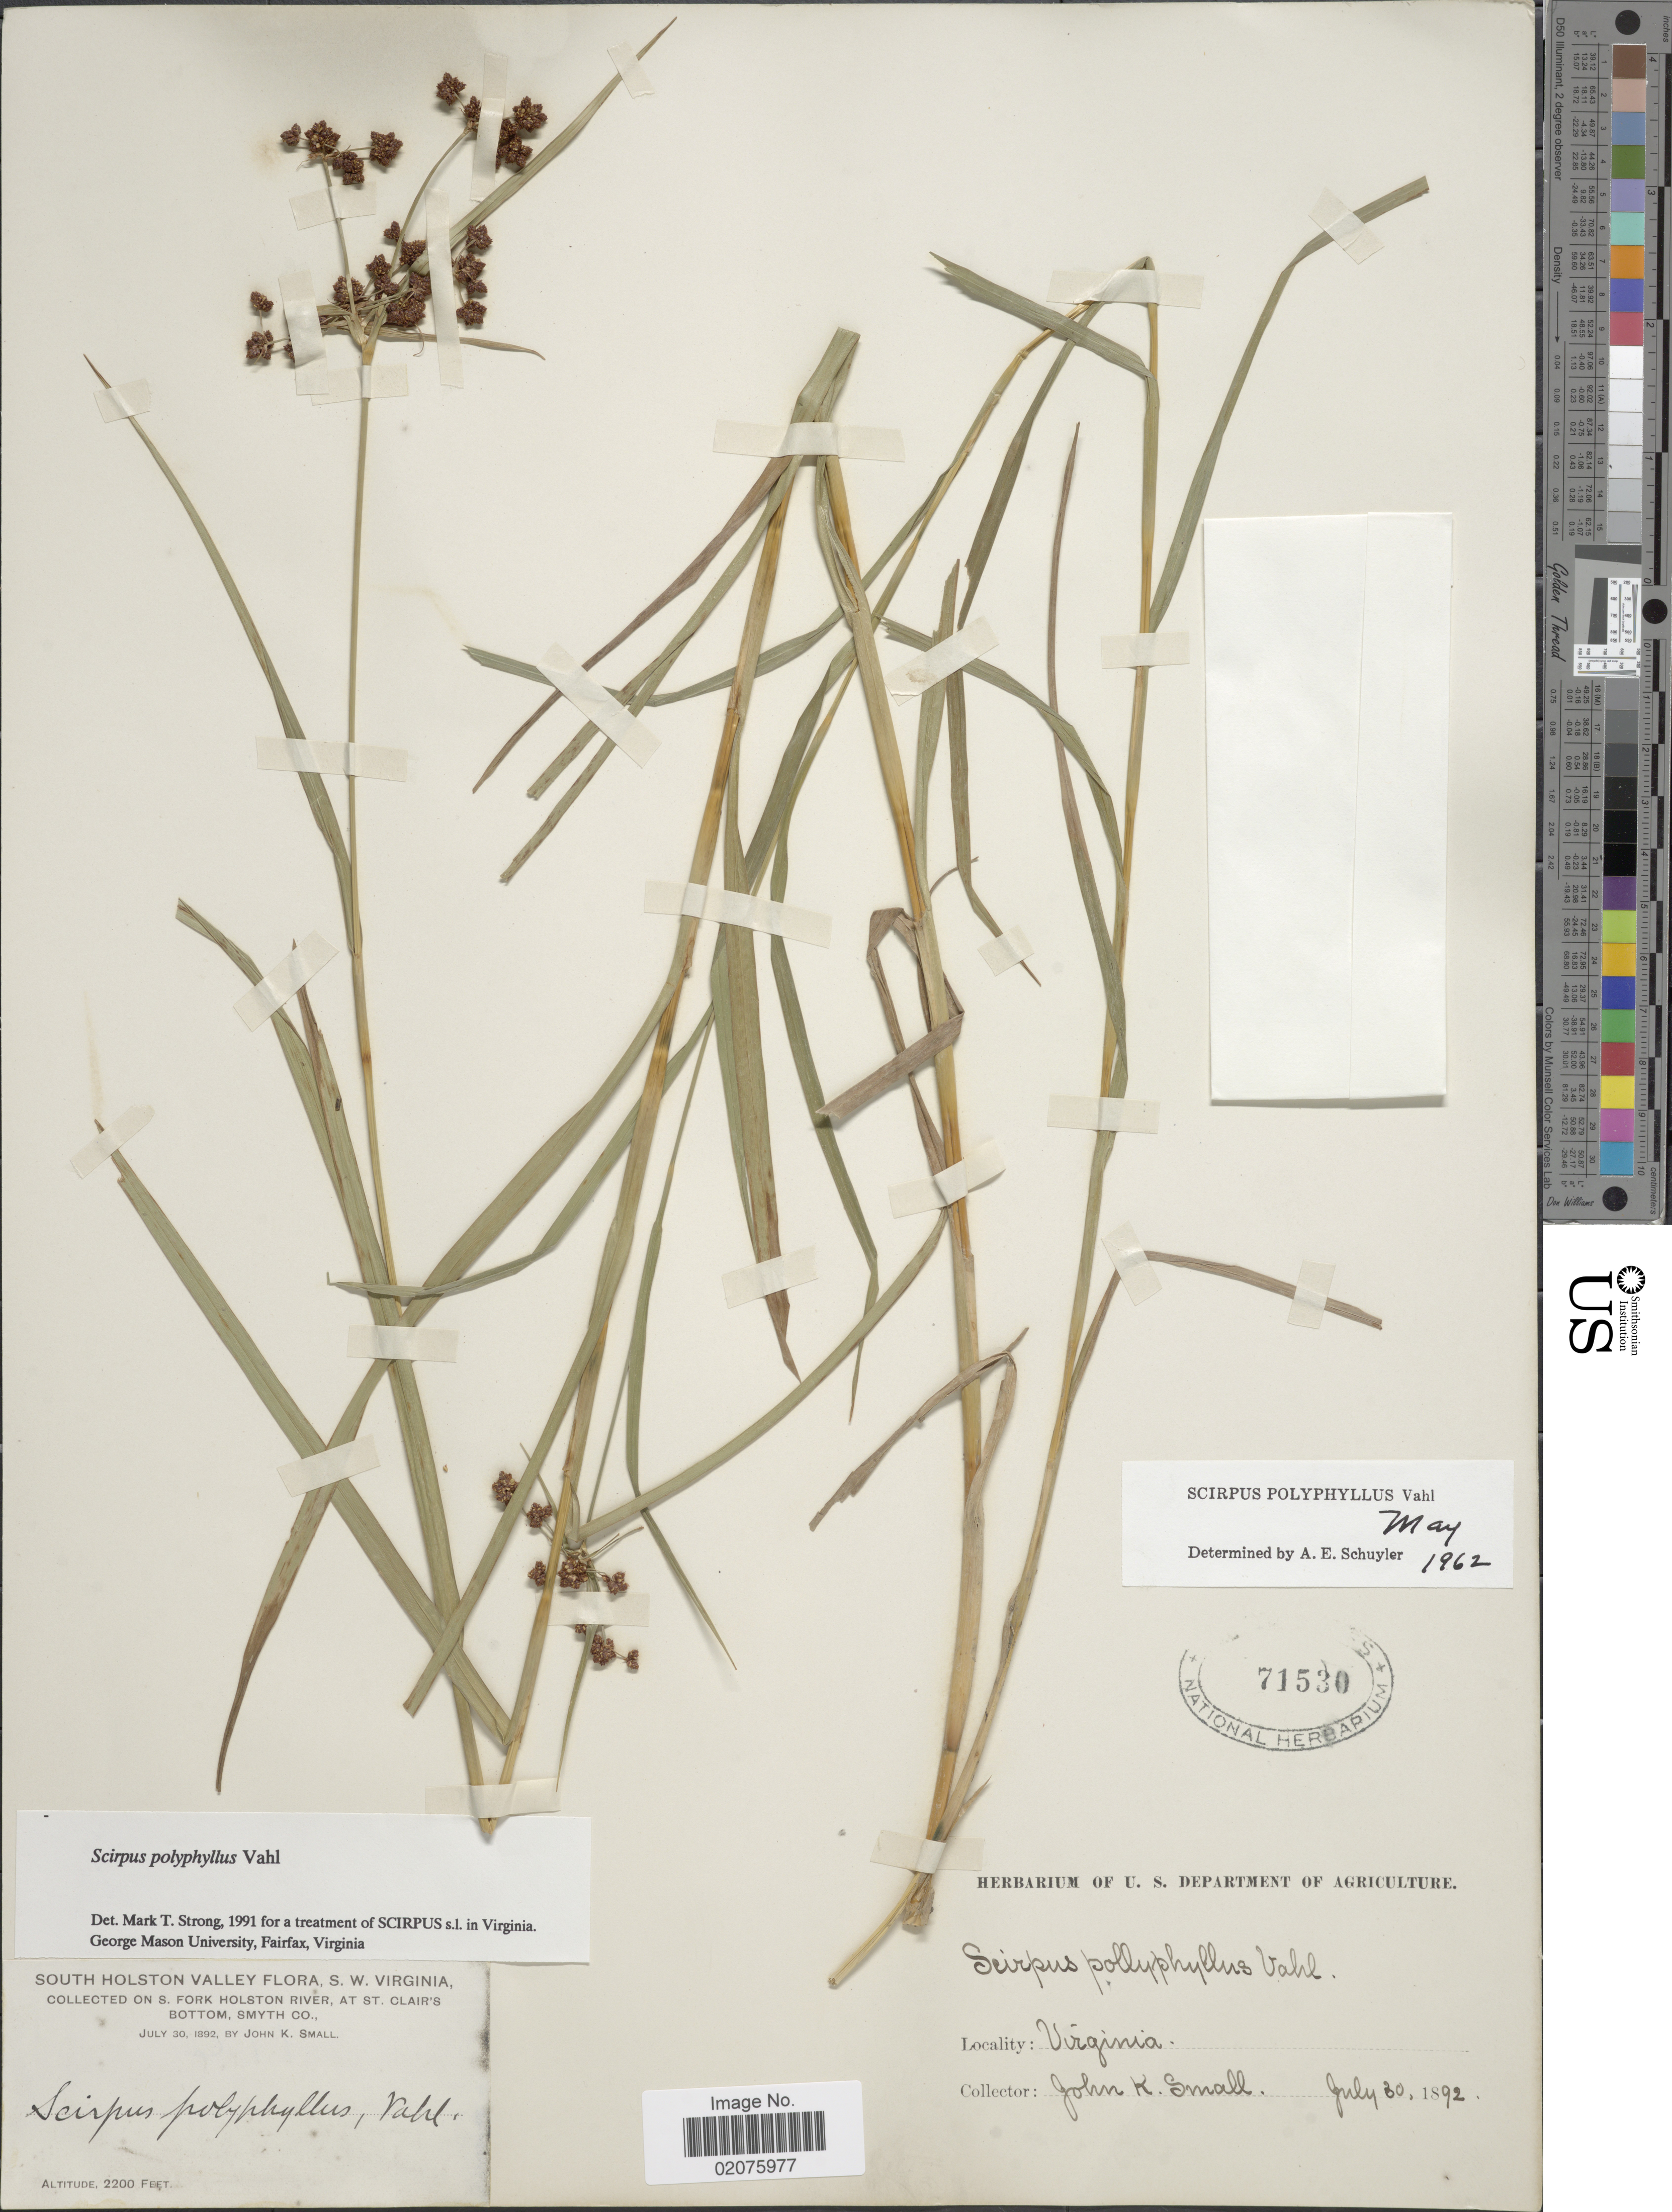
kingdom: Plantae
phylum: Tracheophyta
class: Liliopsida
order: Poales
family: Cyperaceae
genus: Scirpus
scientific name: Scirpus polyphyllus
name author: Vahl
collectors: J. K. Small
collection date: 1892-07-30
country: United States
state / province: Virginia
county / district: Smyth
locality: South Holston Valley, S. W. Virginia, S. Fork Holston River, At t. Clair's Bottom, Smyth Co.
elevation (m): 671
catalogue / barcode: US 71530